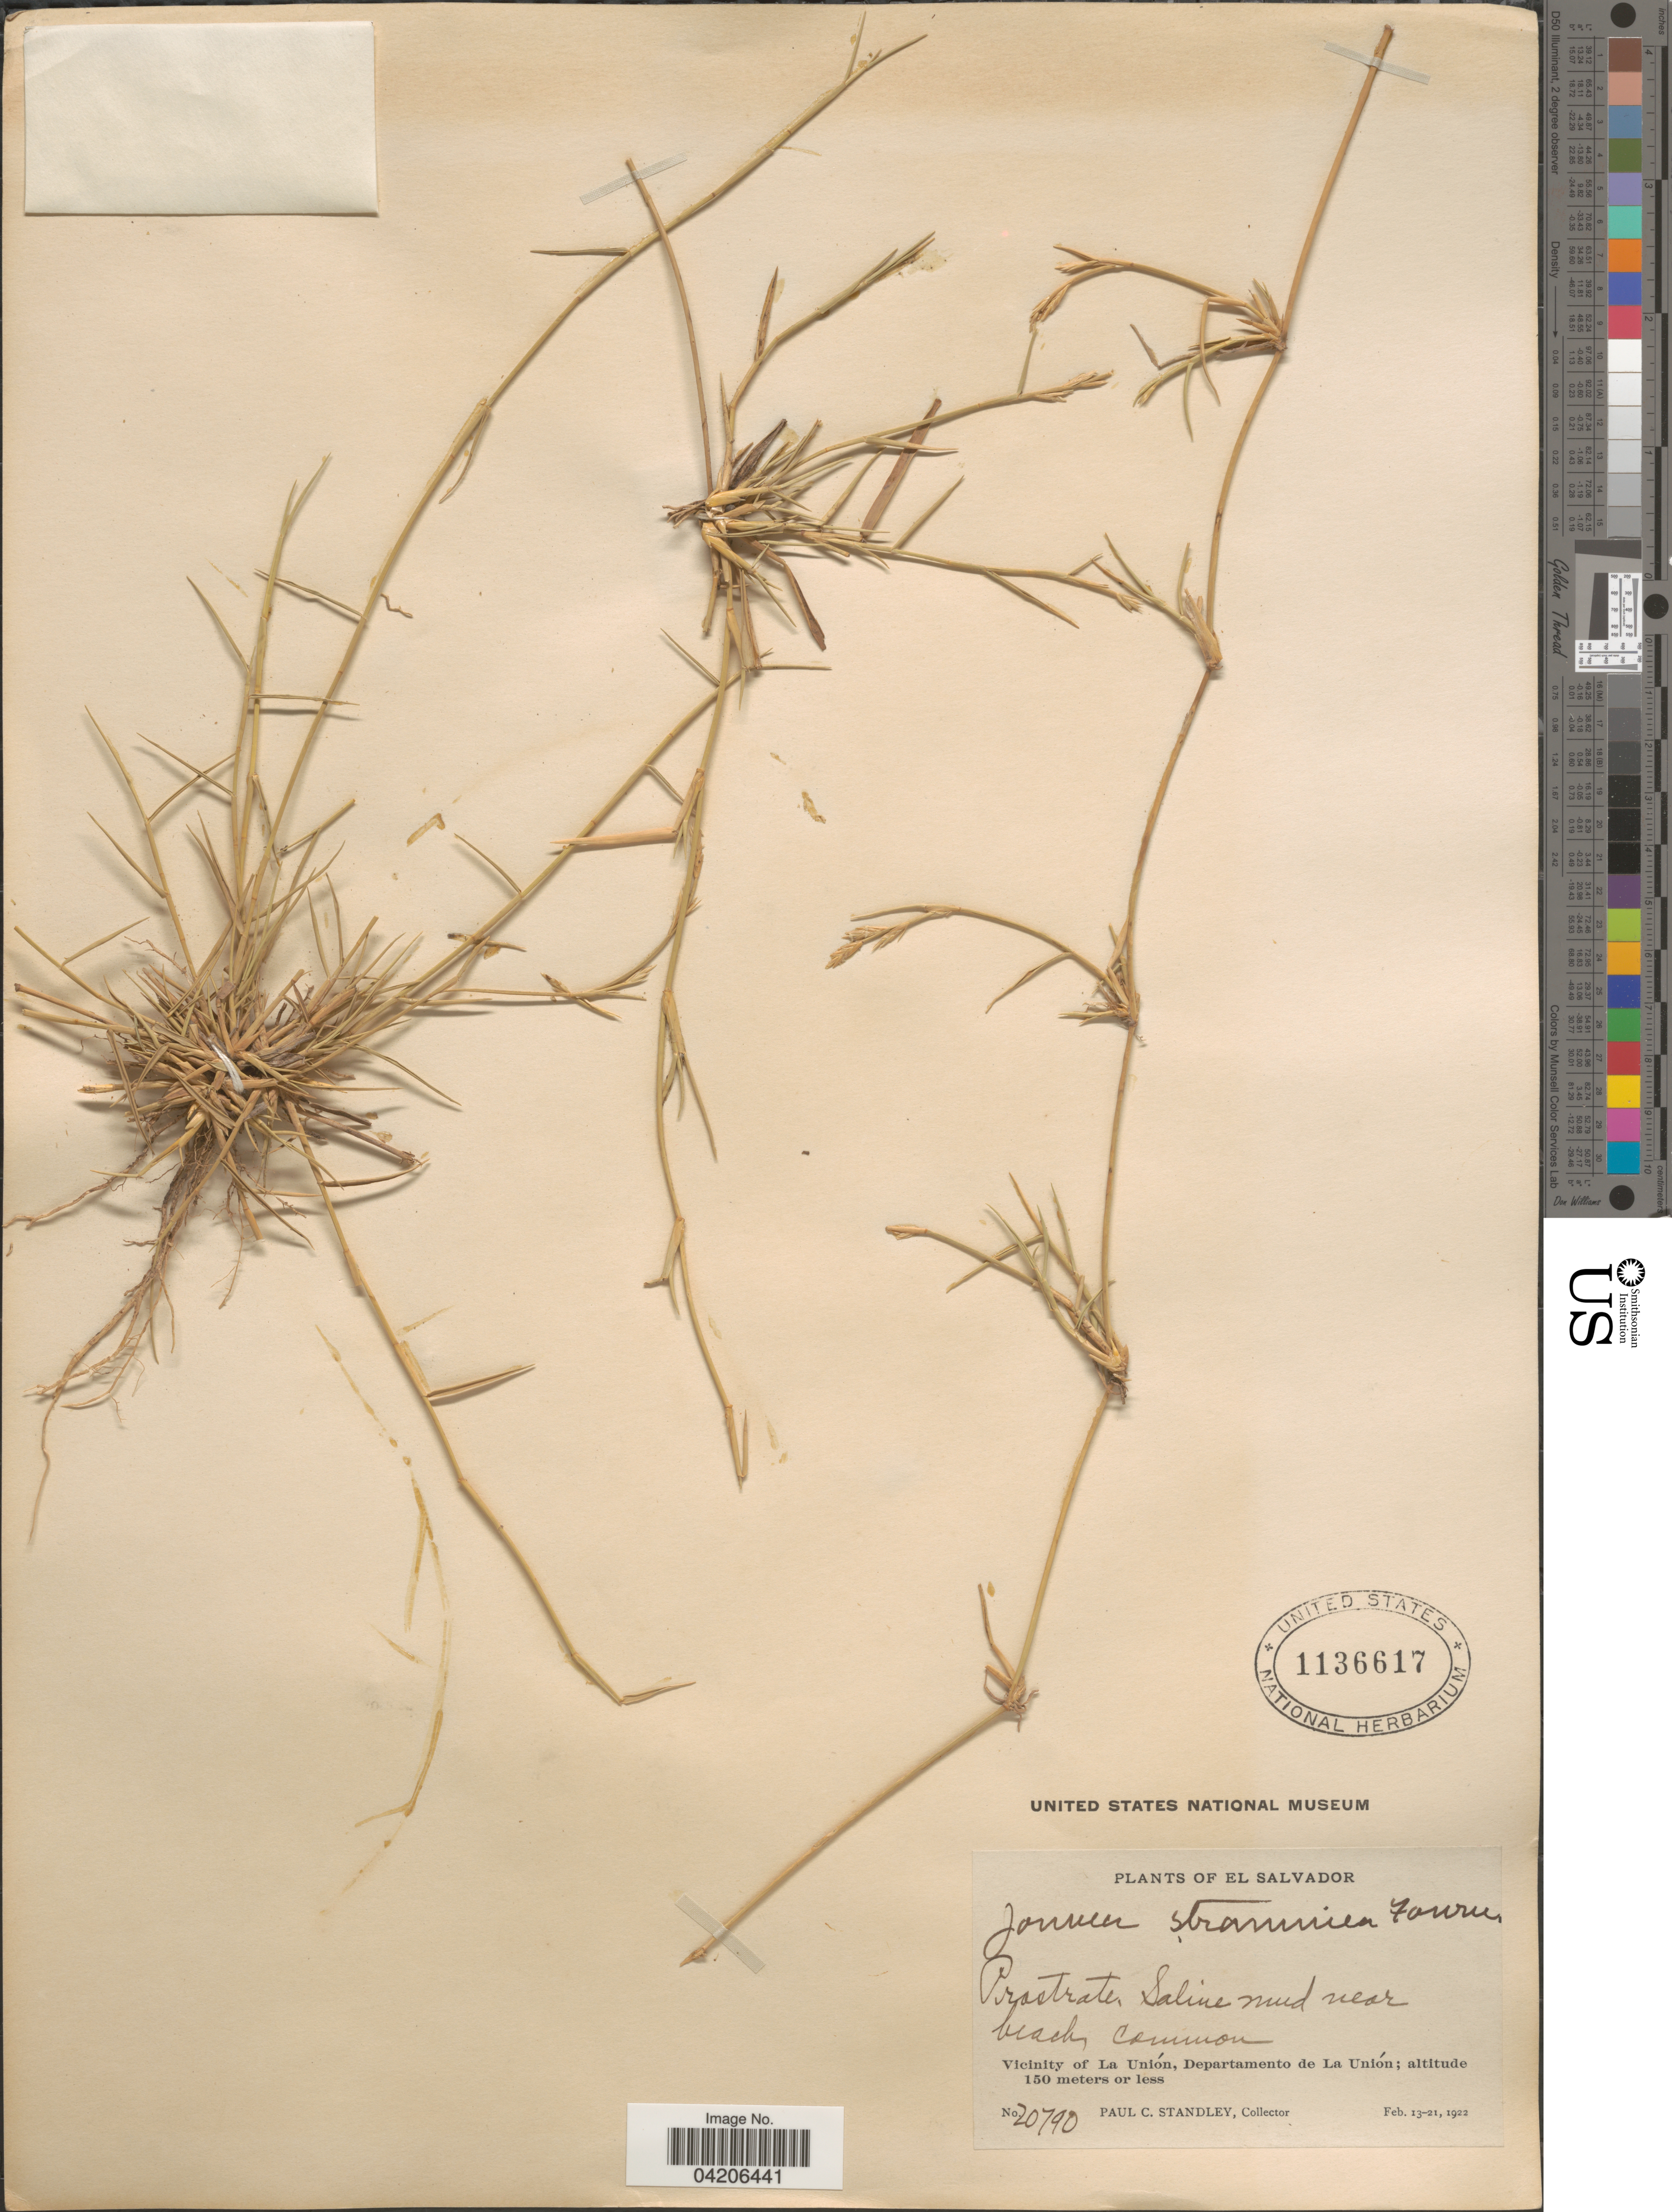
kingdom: Plantae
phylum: Tracheophyta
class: Liliopsida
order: Poales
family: Poaceae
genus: Jouvea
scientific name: Jouvea straminea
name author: E. Fourn.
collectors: P. C. Standley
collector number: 20790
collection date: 1922-02-13/1922-02-21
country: El Salvador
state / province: La Union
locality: Prastraten Saline mud near beach common. Vicinity of La Unión, Departamento de La Unión.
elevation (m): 150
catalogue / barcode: US 1136617